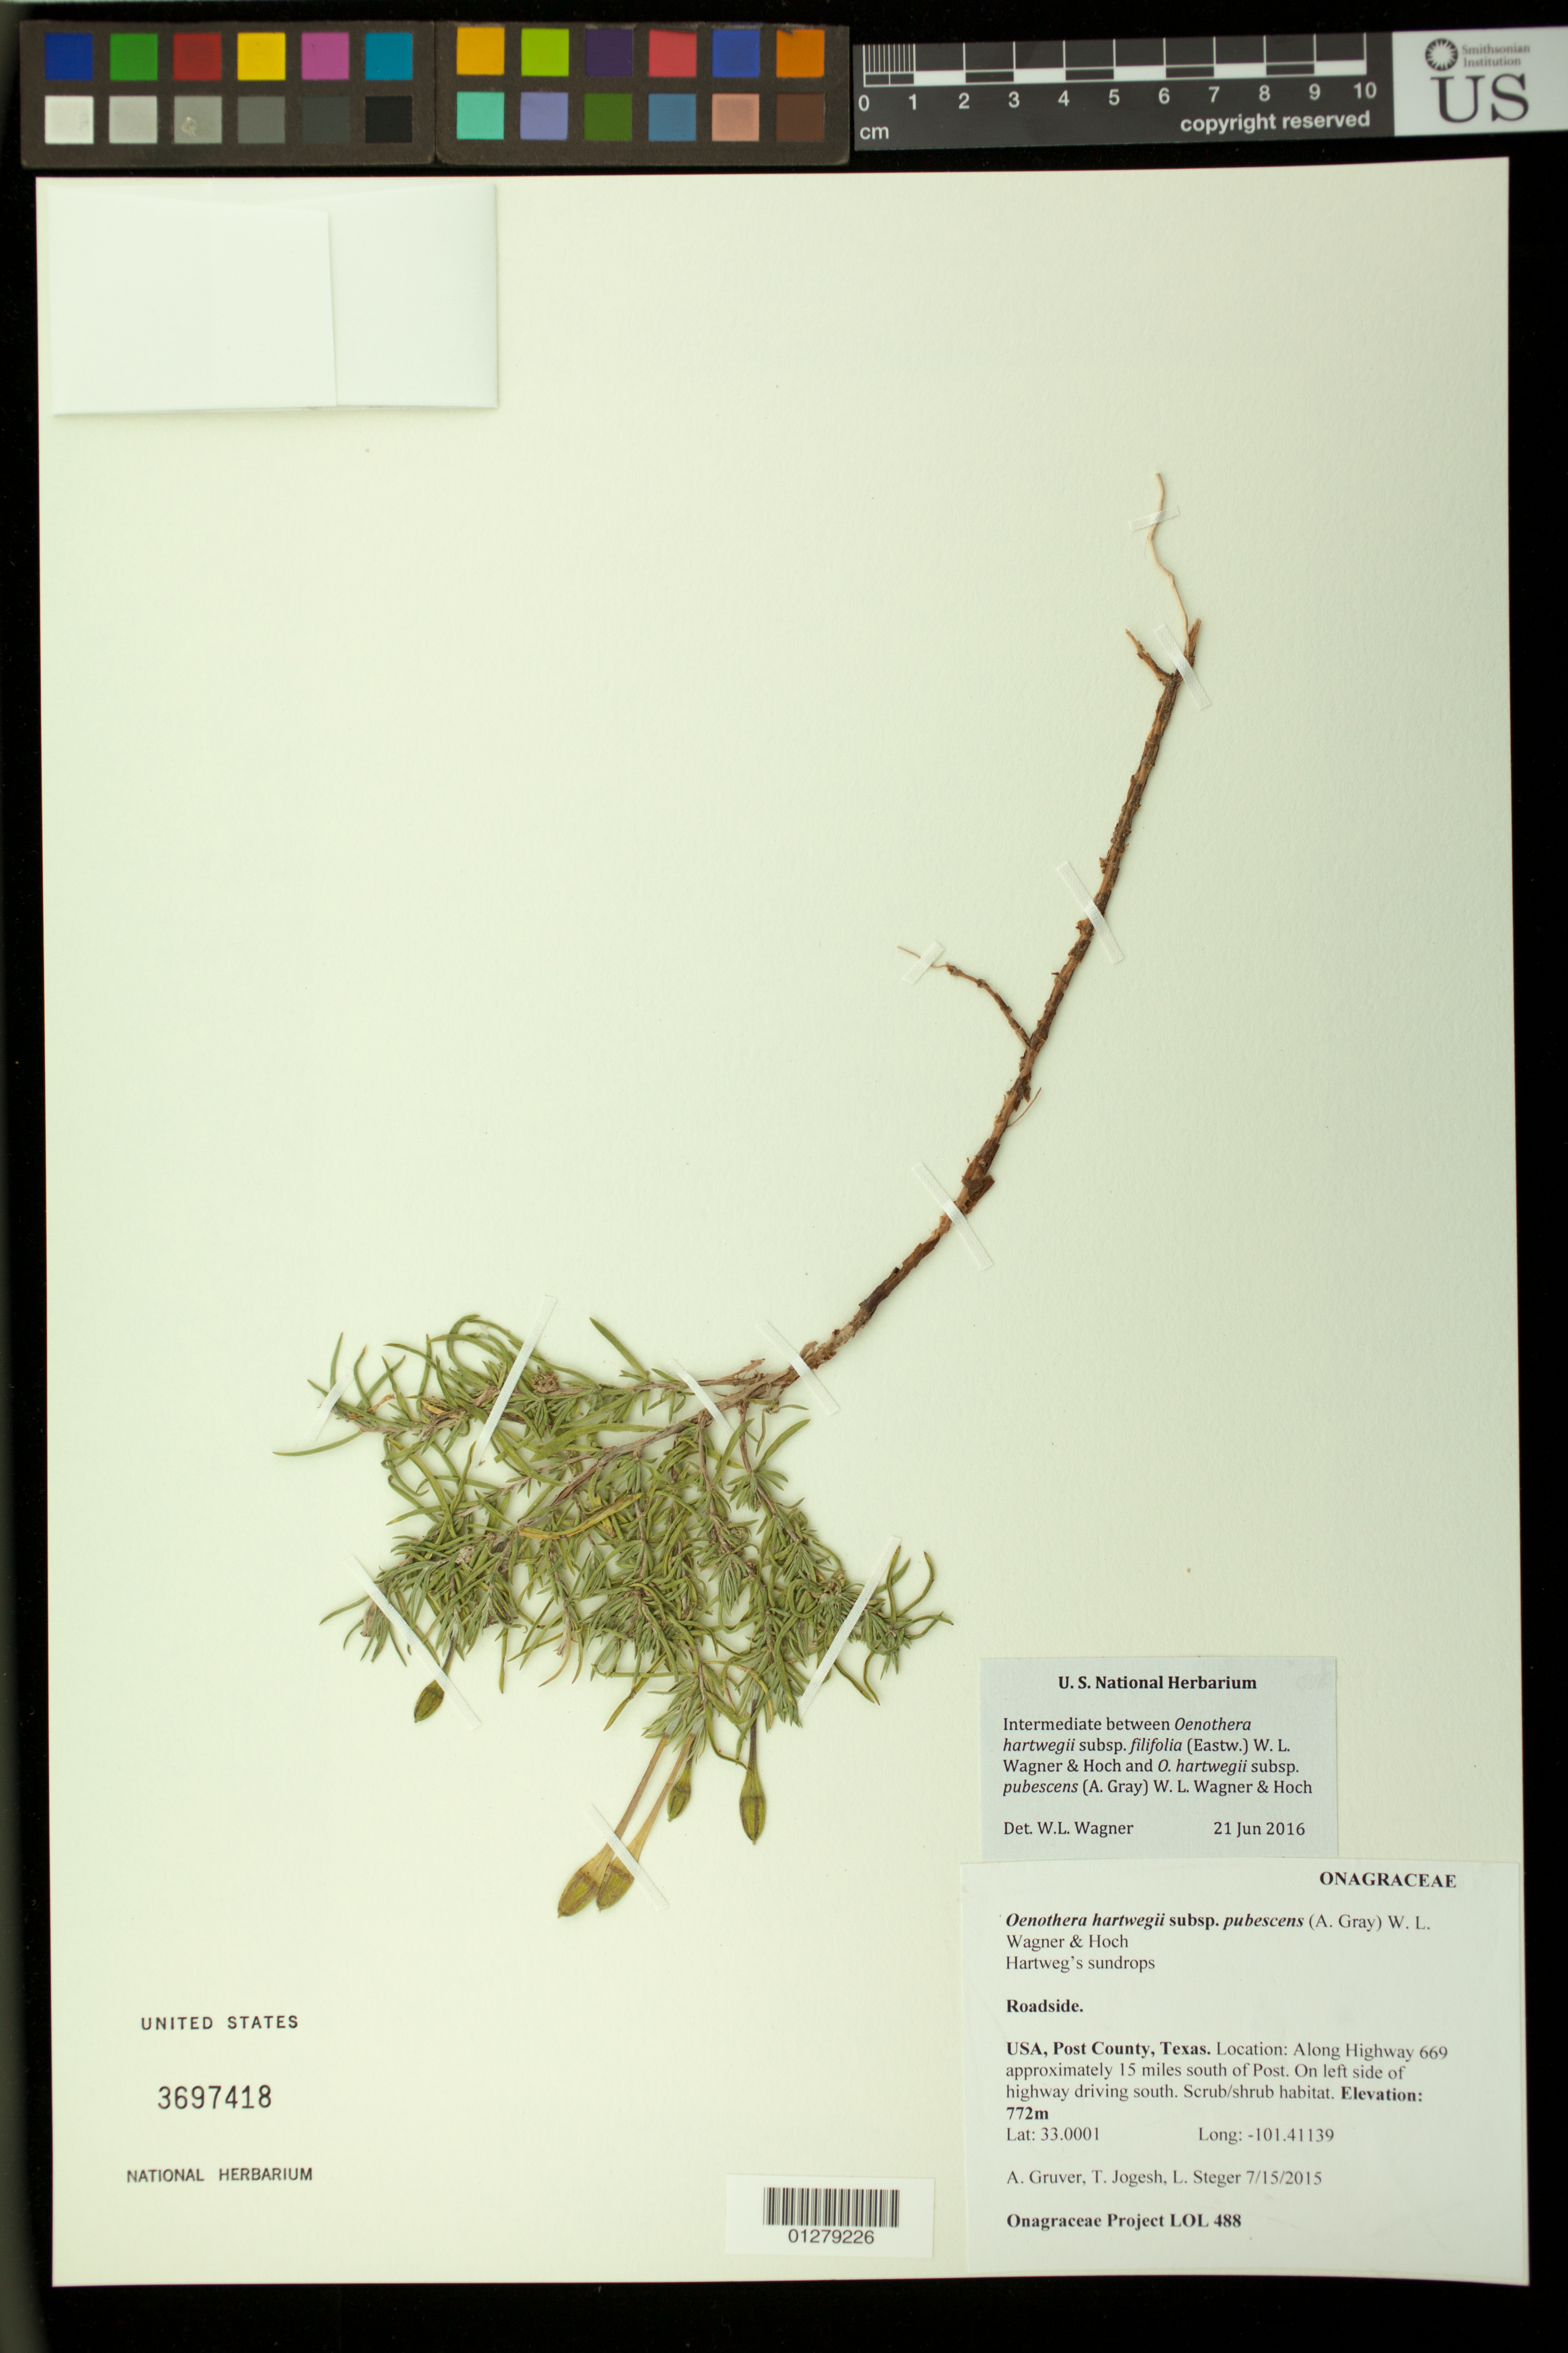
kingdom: Plantae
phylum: Tracheophyta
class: Magnoliopsida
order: Myrtales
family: Onagraceae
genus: Oenothera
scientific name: Oenothera lavandulifolia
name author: Torr. & A. Gray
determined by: Cooper, B. J.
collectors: T. Jojesh, A. Gruver, L. Steger & T. Tate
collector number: LOL 488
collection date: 2015-07-15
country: United States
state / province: Texas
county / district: Post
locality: Along Highway 669 approximately 15 miles south of Post. On left side of highway driving south.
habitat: Scrub/shrub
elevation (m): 772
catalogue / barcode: US 3697418